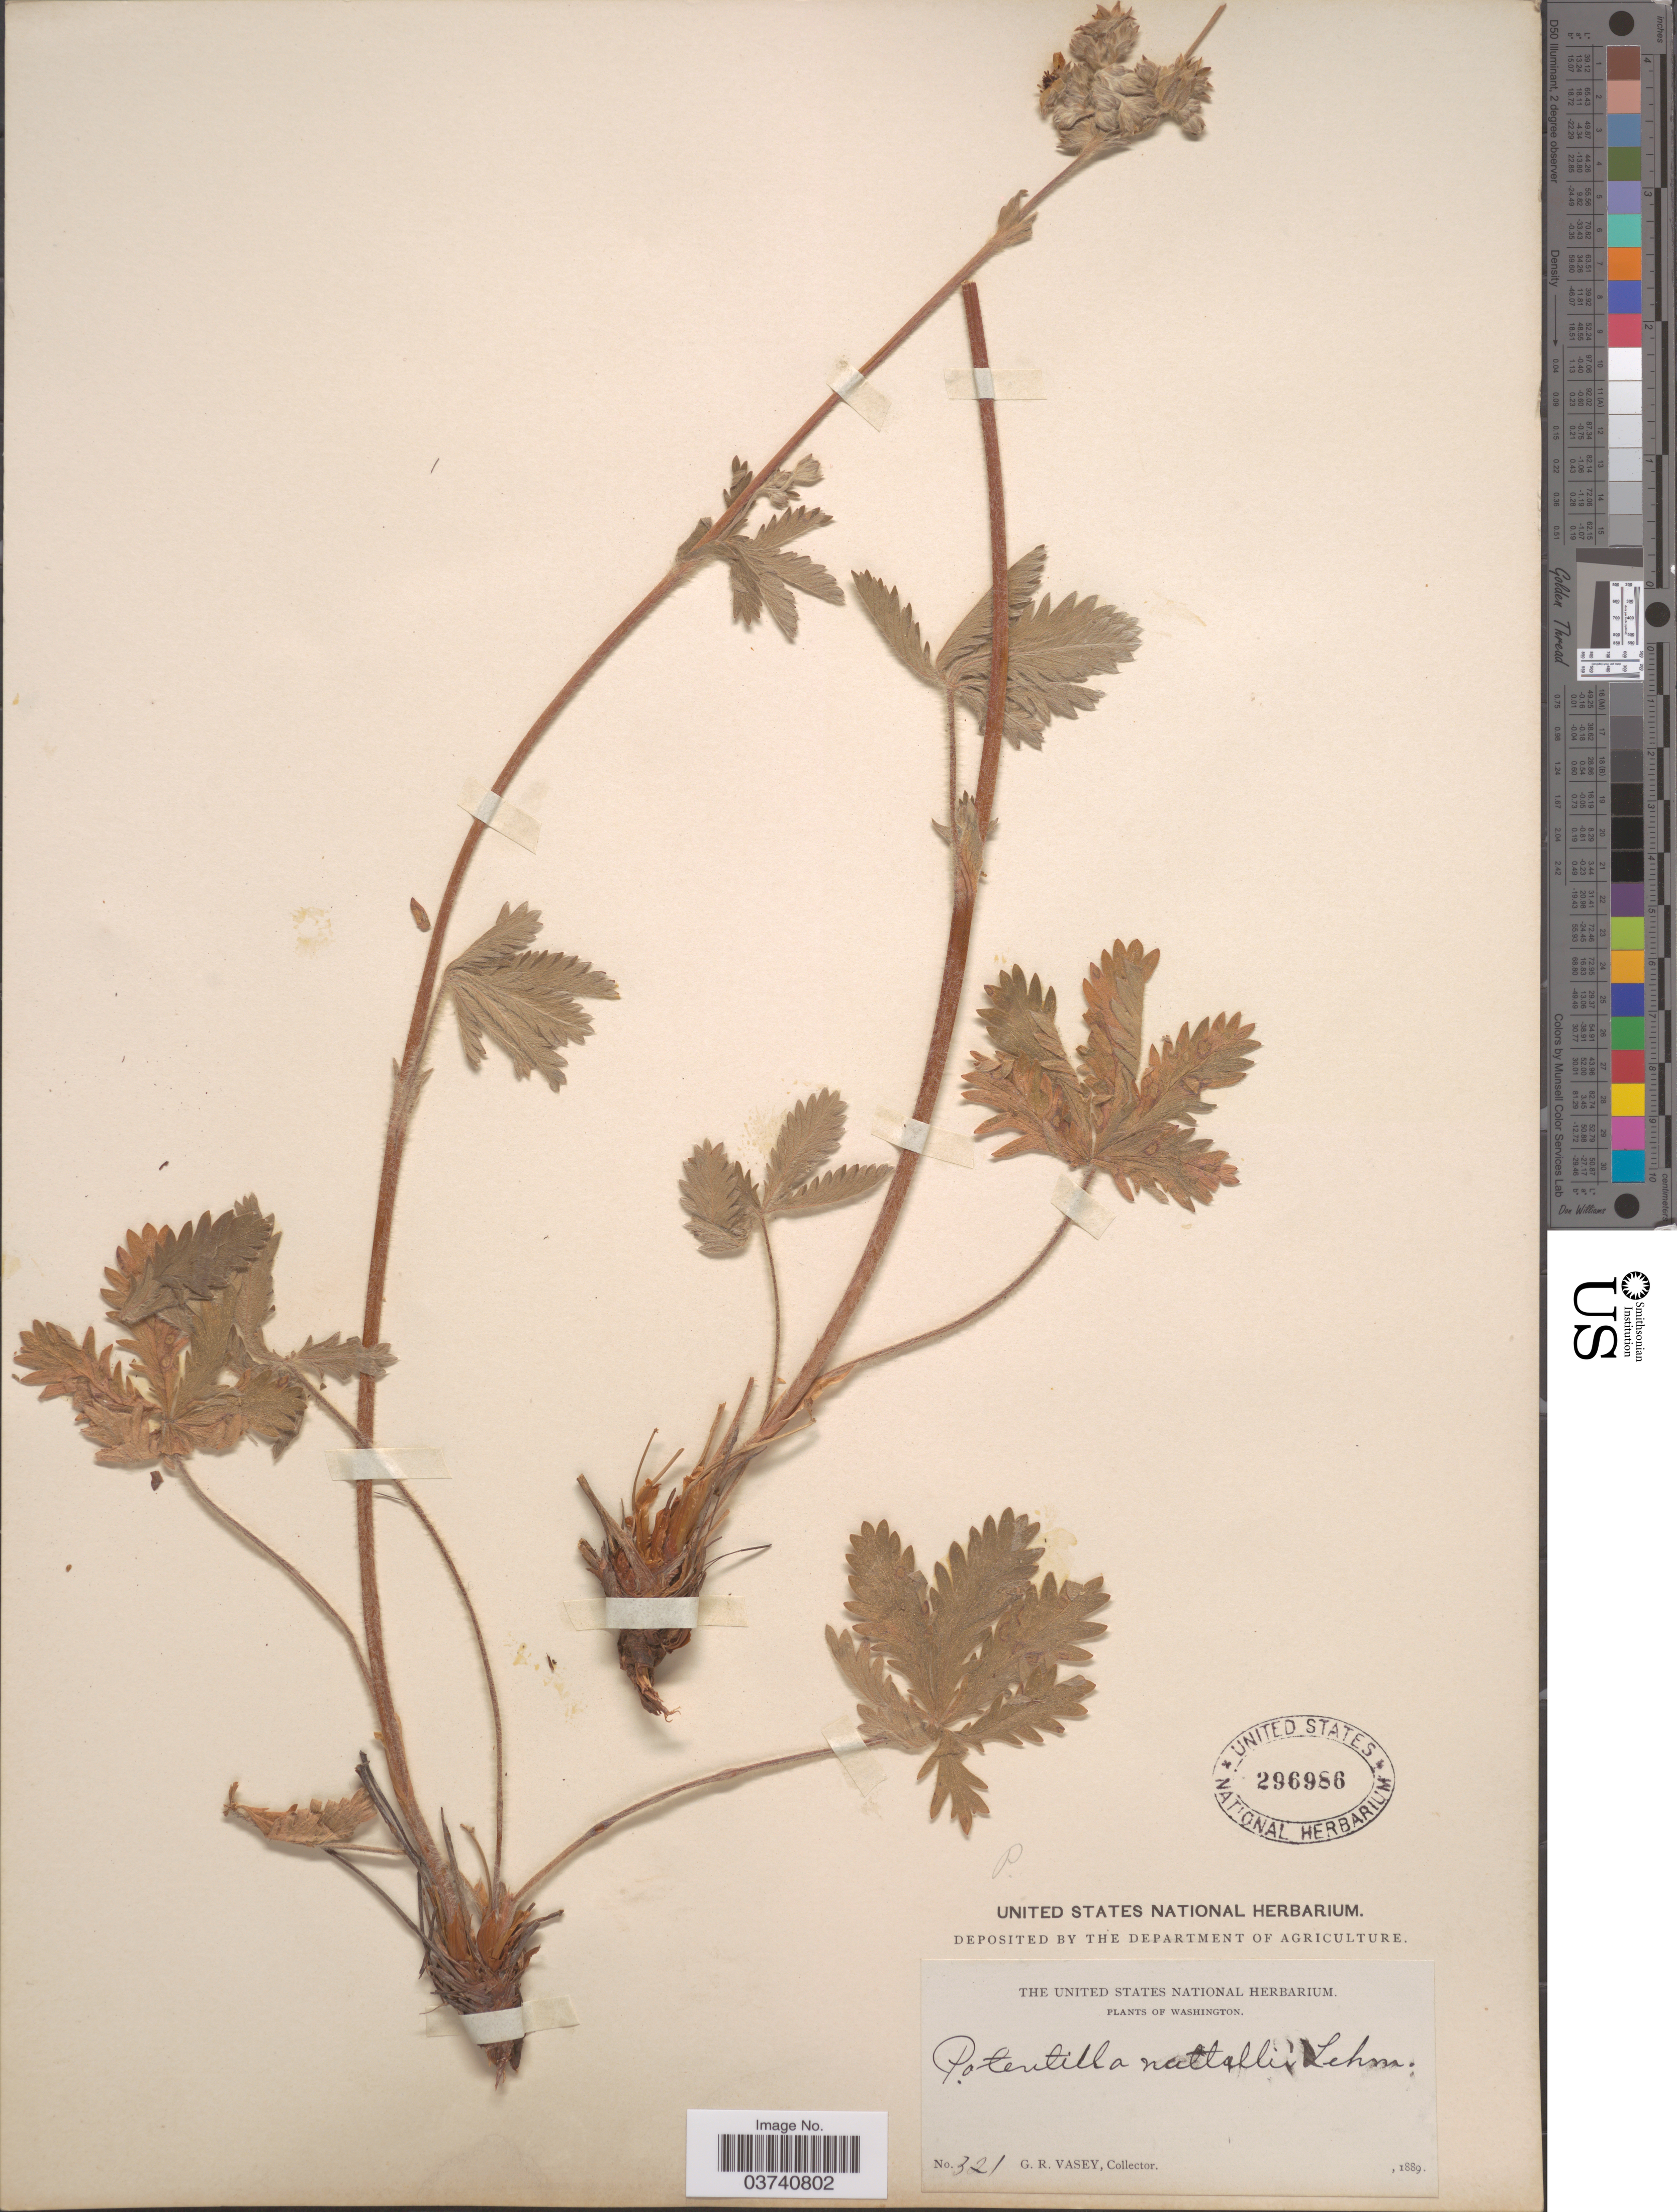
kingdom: Plantae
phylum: Tracheophyta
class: Magnoliopsida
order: Rosales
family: Rosaceae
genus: Potentilla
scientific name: Potentilla permollis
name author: Rydb.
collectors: G. R. Vasey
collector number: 321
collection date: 1889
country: United States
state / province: Washington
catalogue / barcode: US 296986